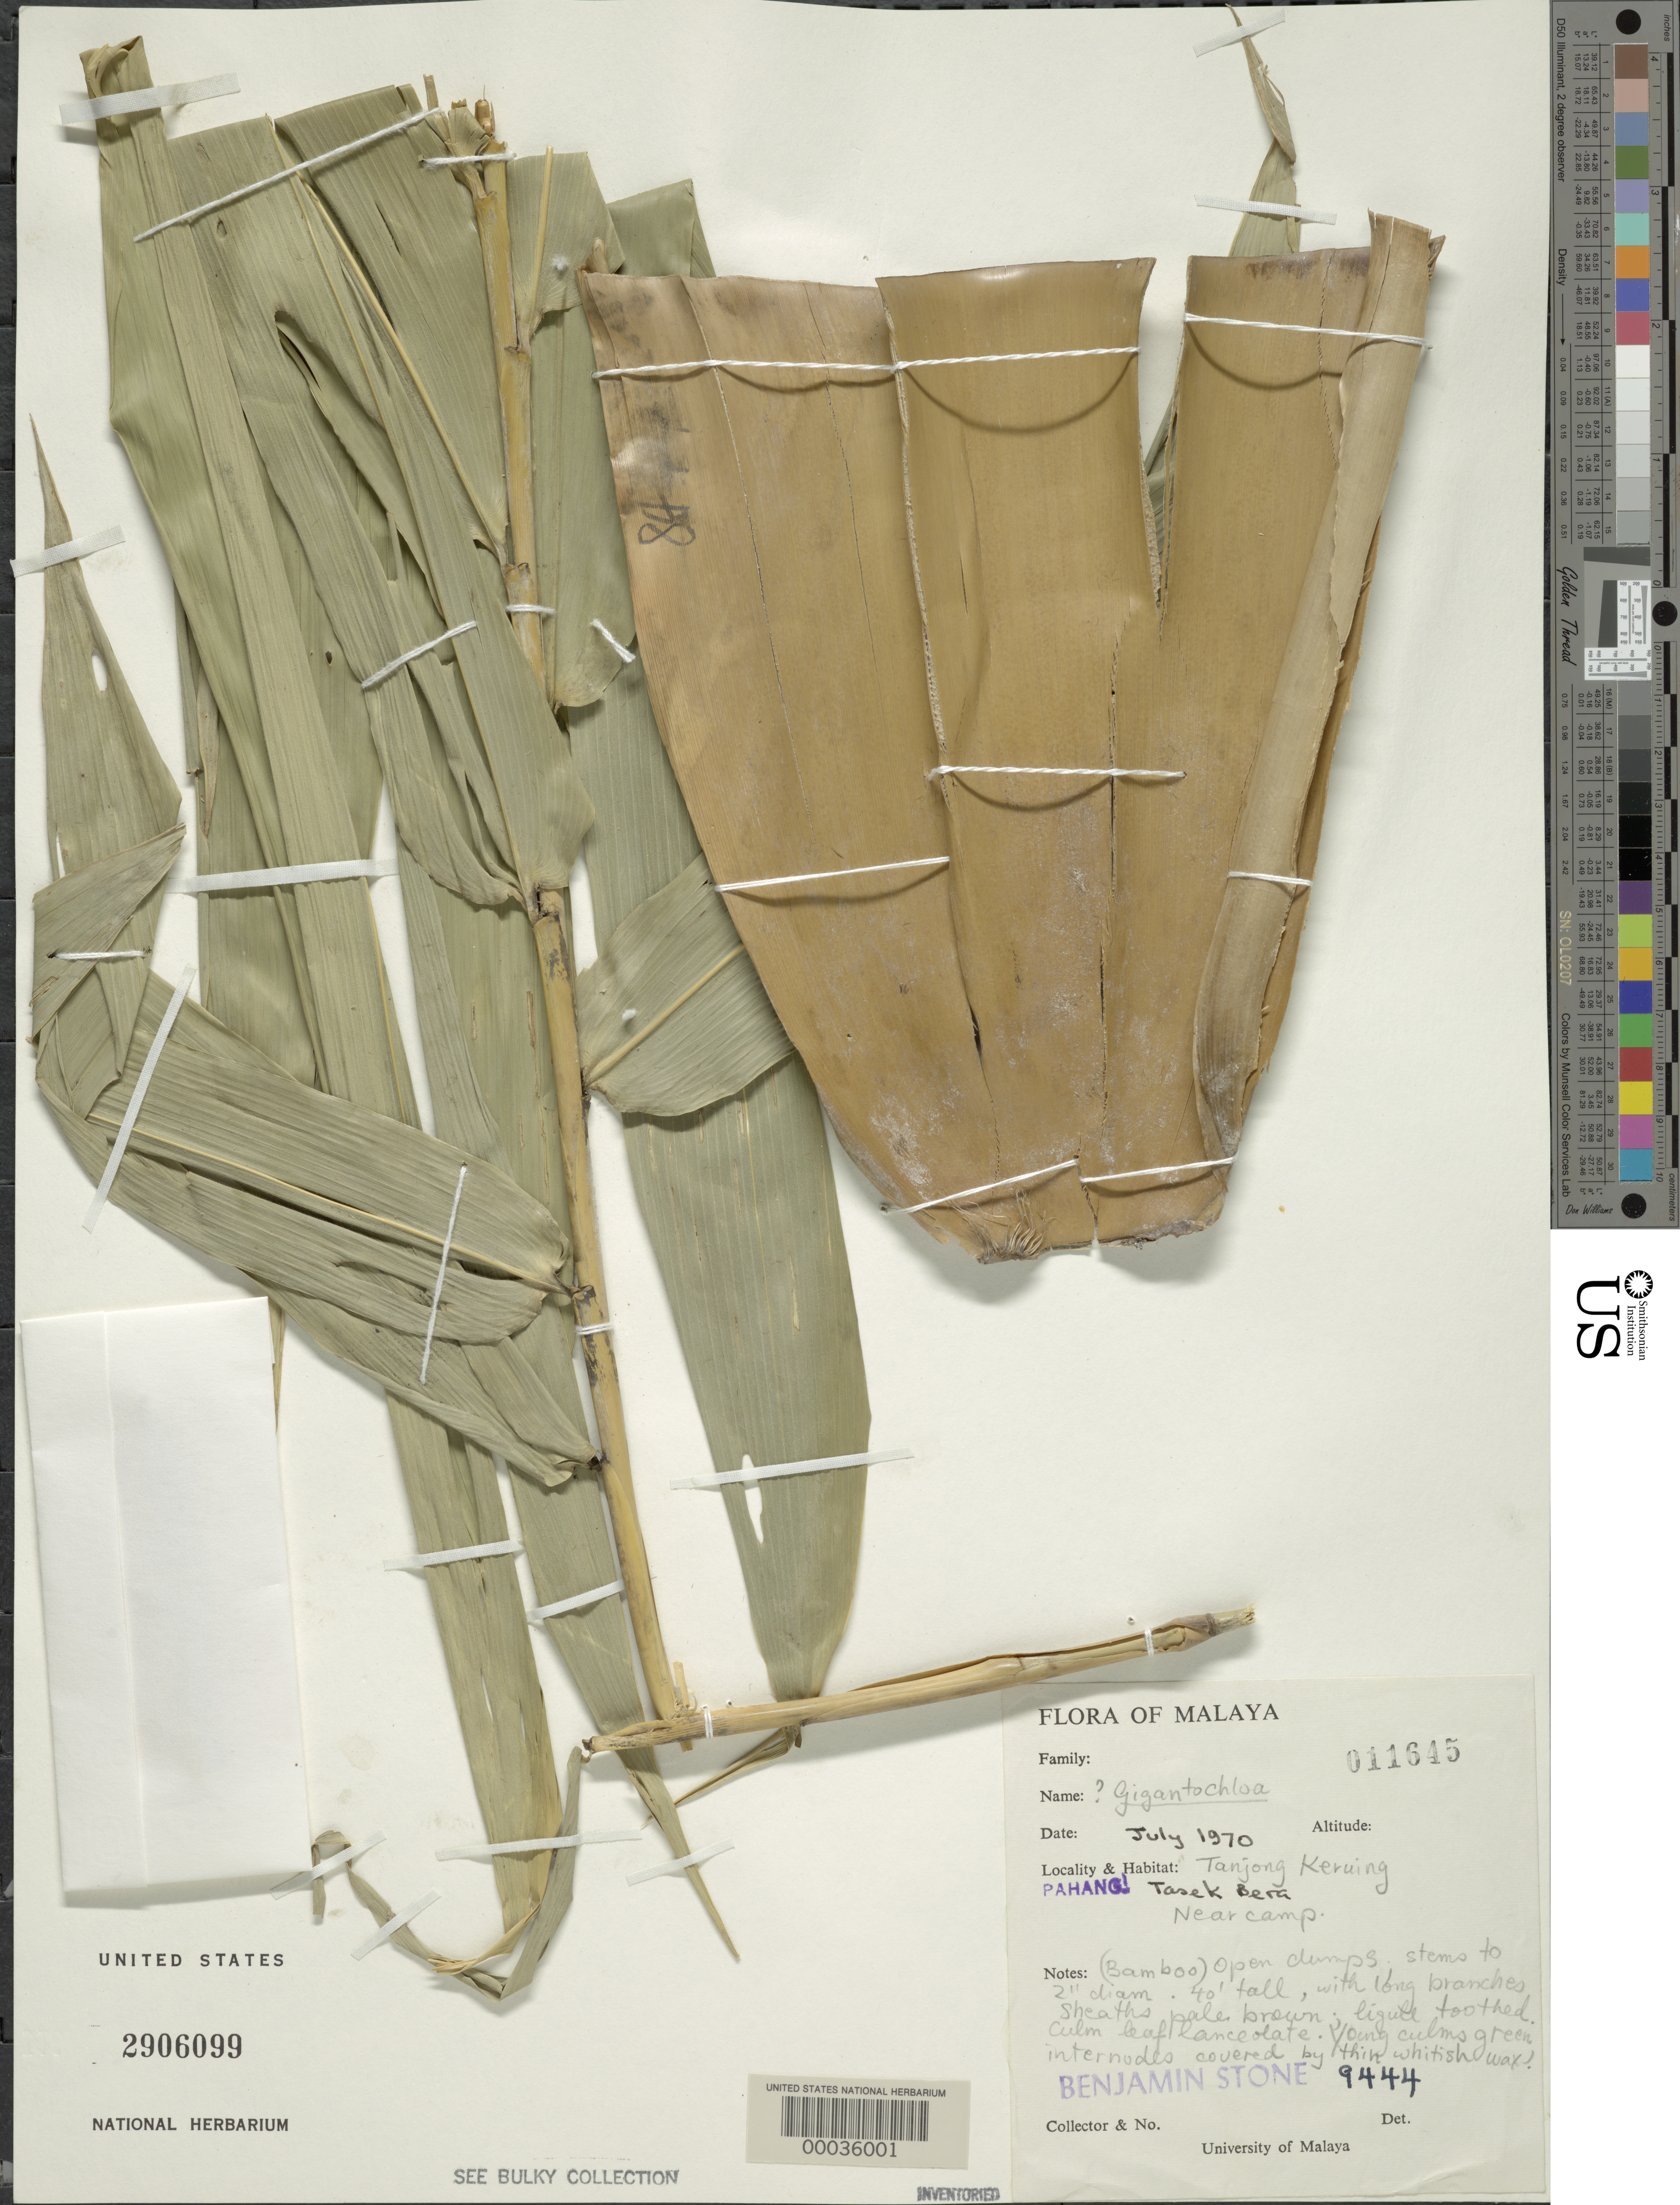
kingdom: Plantae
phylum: Tracheophyta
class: Liliopsida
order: Poales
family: Poaceae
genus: Dendrocalamus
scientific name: Dendrocalamus sp.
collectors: B. C. Stone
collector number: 9444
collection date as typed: Jul 1970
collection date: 1970-07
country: Malaysia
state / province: Pulau Pinang ?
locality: Tanjong kerwing, panang. [panang = penang (pulau pinang)?] [Malay Peninsula]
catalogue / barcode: US 2906099